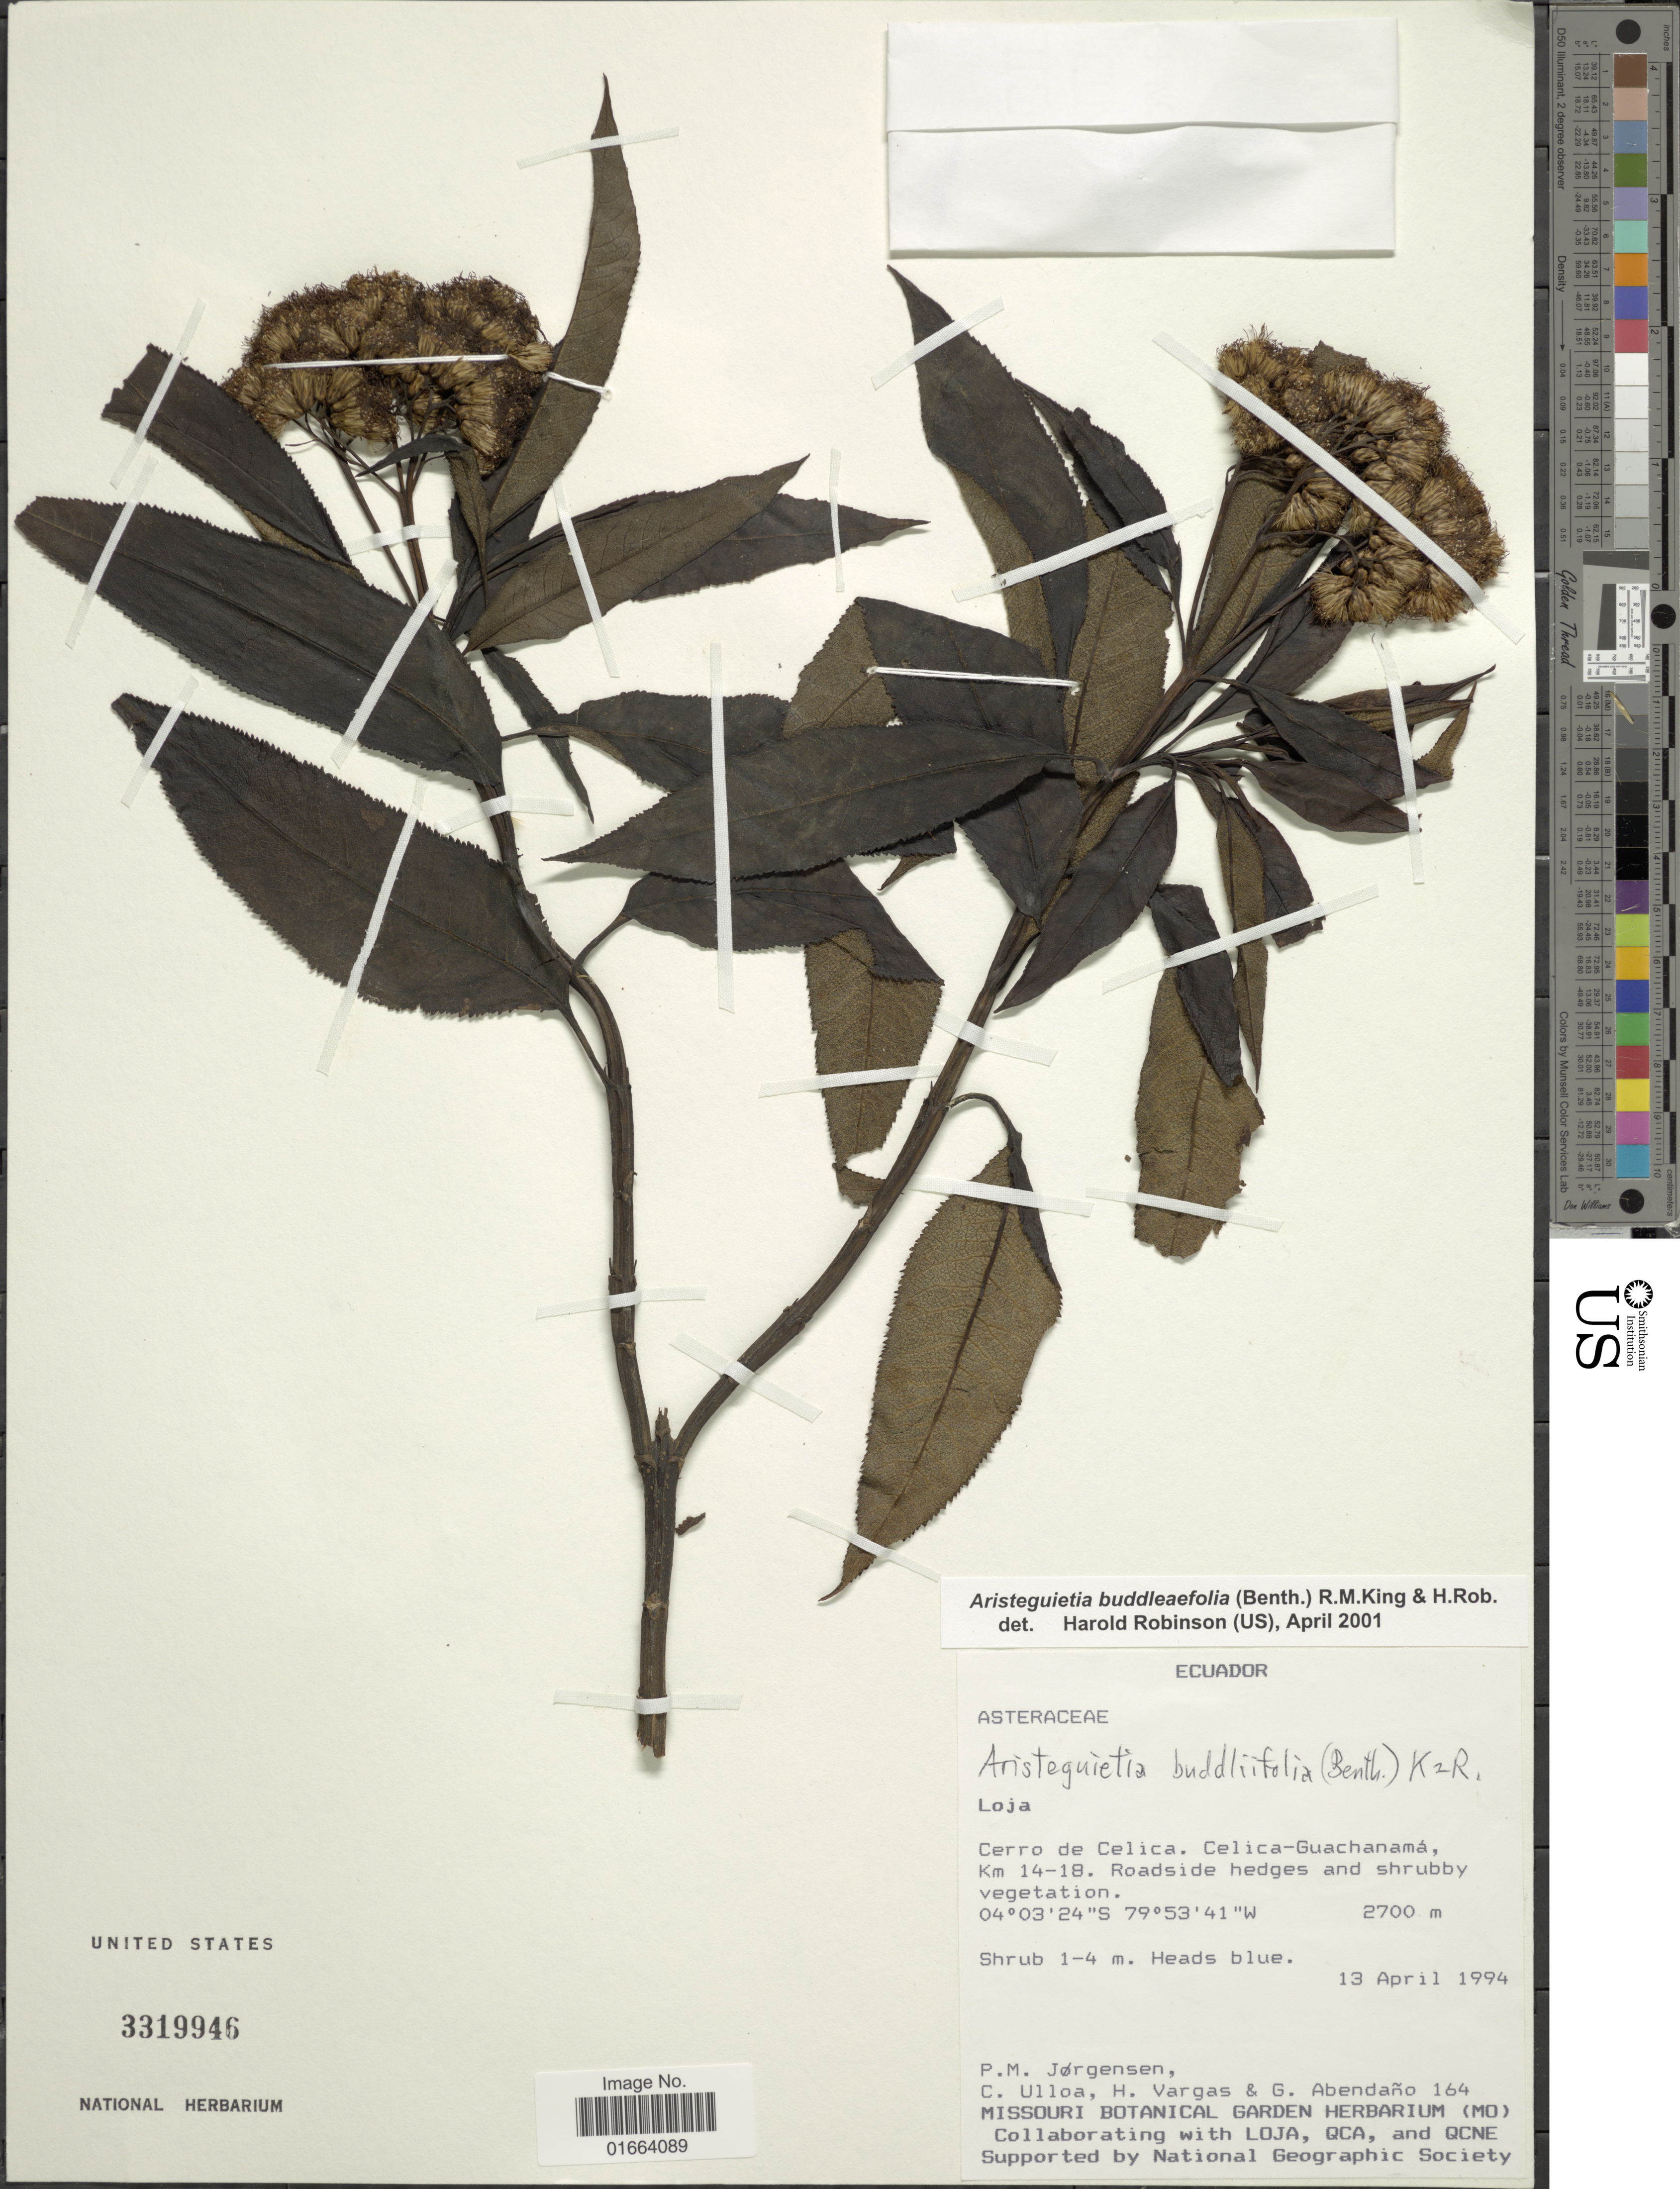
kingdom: Plantae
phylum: Tracheophyta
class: Magnoliopsida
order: Asterales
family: Asteraceae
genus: Aristeguietia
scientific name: Aristeguietia buddleaefolia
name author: (Benth.) R.M. King & H. Rob.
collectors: P. Jørgensen, C. Ulloa, H. Vargas & G. Abendaño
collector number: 164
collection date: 1994-04-13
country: Ecuador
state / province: Loja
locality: Cerro de Celica. Celica-Guachanamá, Km 14-18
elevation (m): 2700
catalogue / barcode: US 3319946